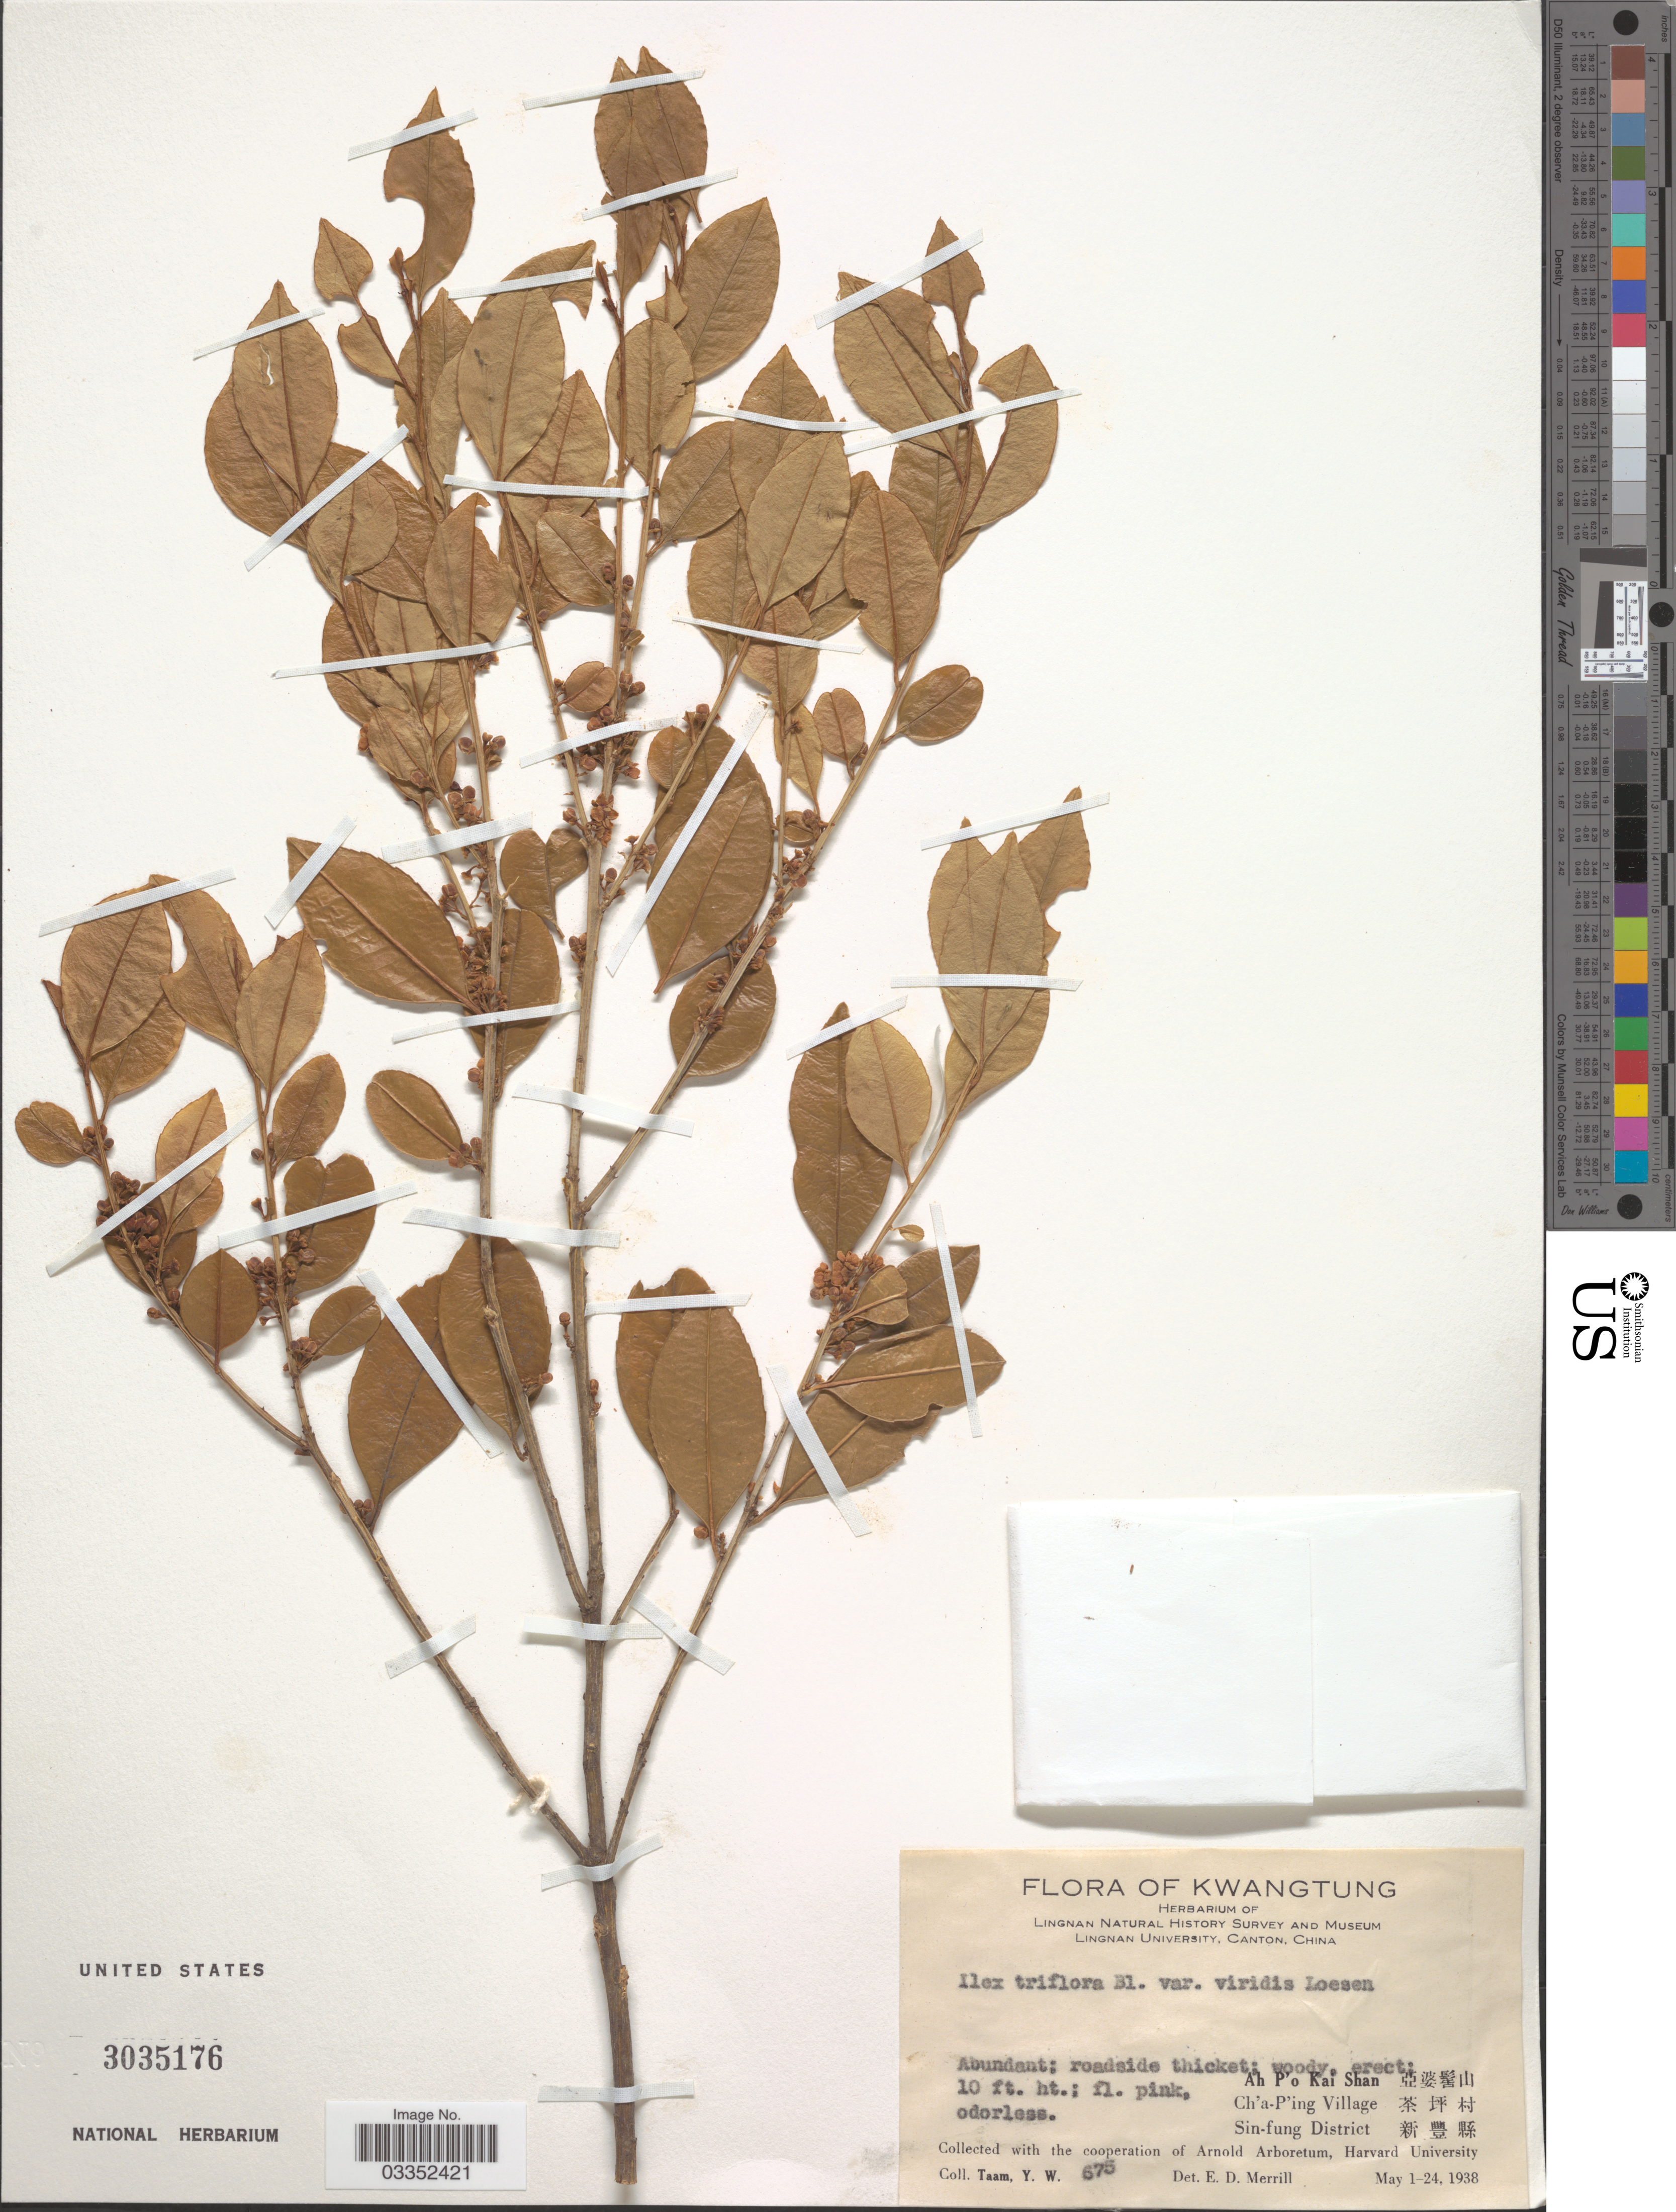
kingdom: Plantae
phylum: Tracheophyta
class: Magnoliopsida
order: Aquifoliales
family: Aquifoliaceae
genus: Ilex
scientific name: Ilex triflora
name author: Blume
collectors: Y. W. Taam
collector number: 675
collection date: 1938-05-01/1938-05-24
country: China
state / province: Guangdong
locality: Kwangtung, Ah P'o Kai Shan X, Ch'a-P'ing Village X, Sin-fung District X.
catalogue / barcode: US 3035176